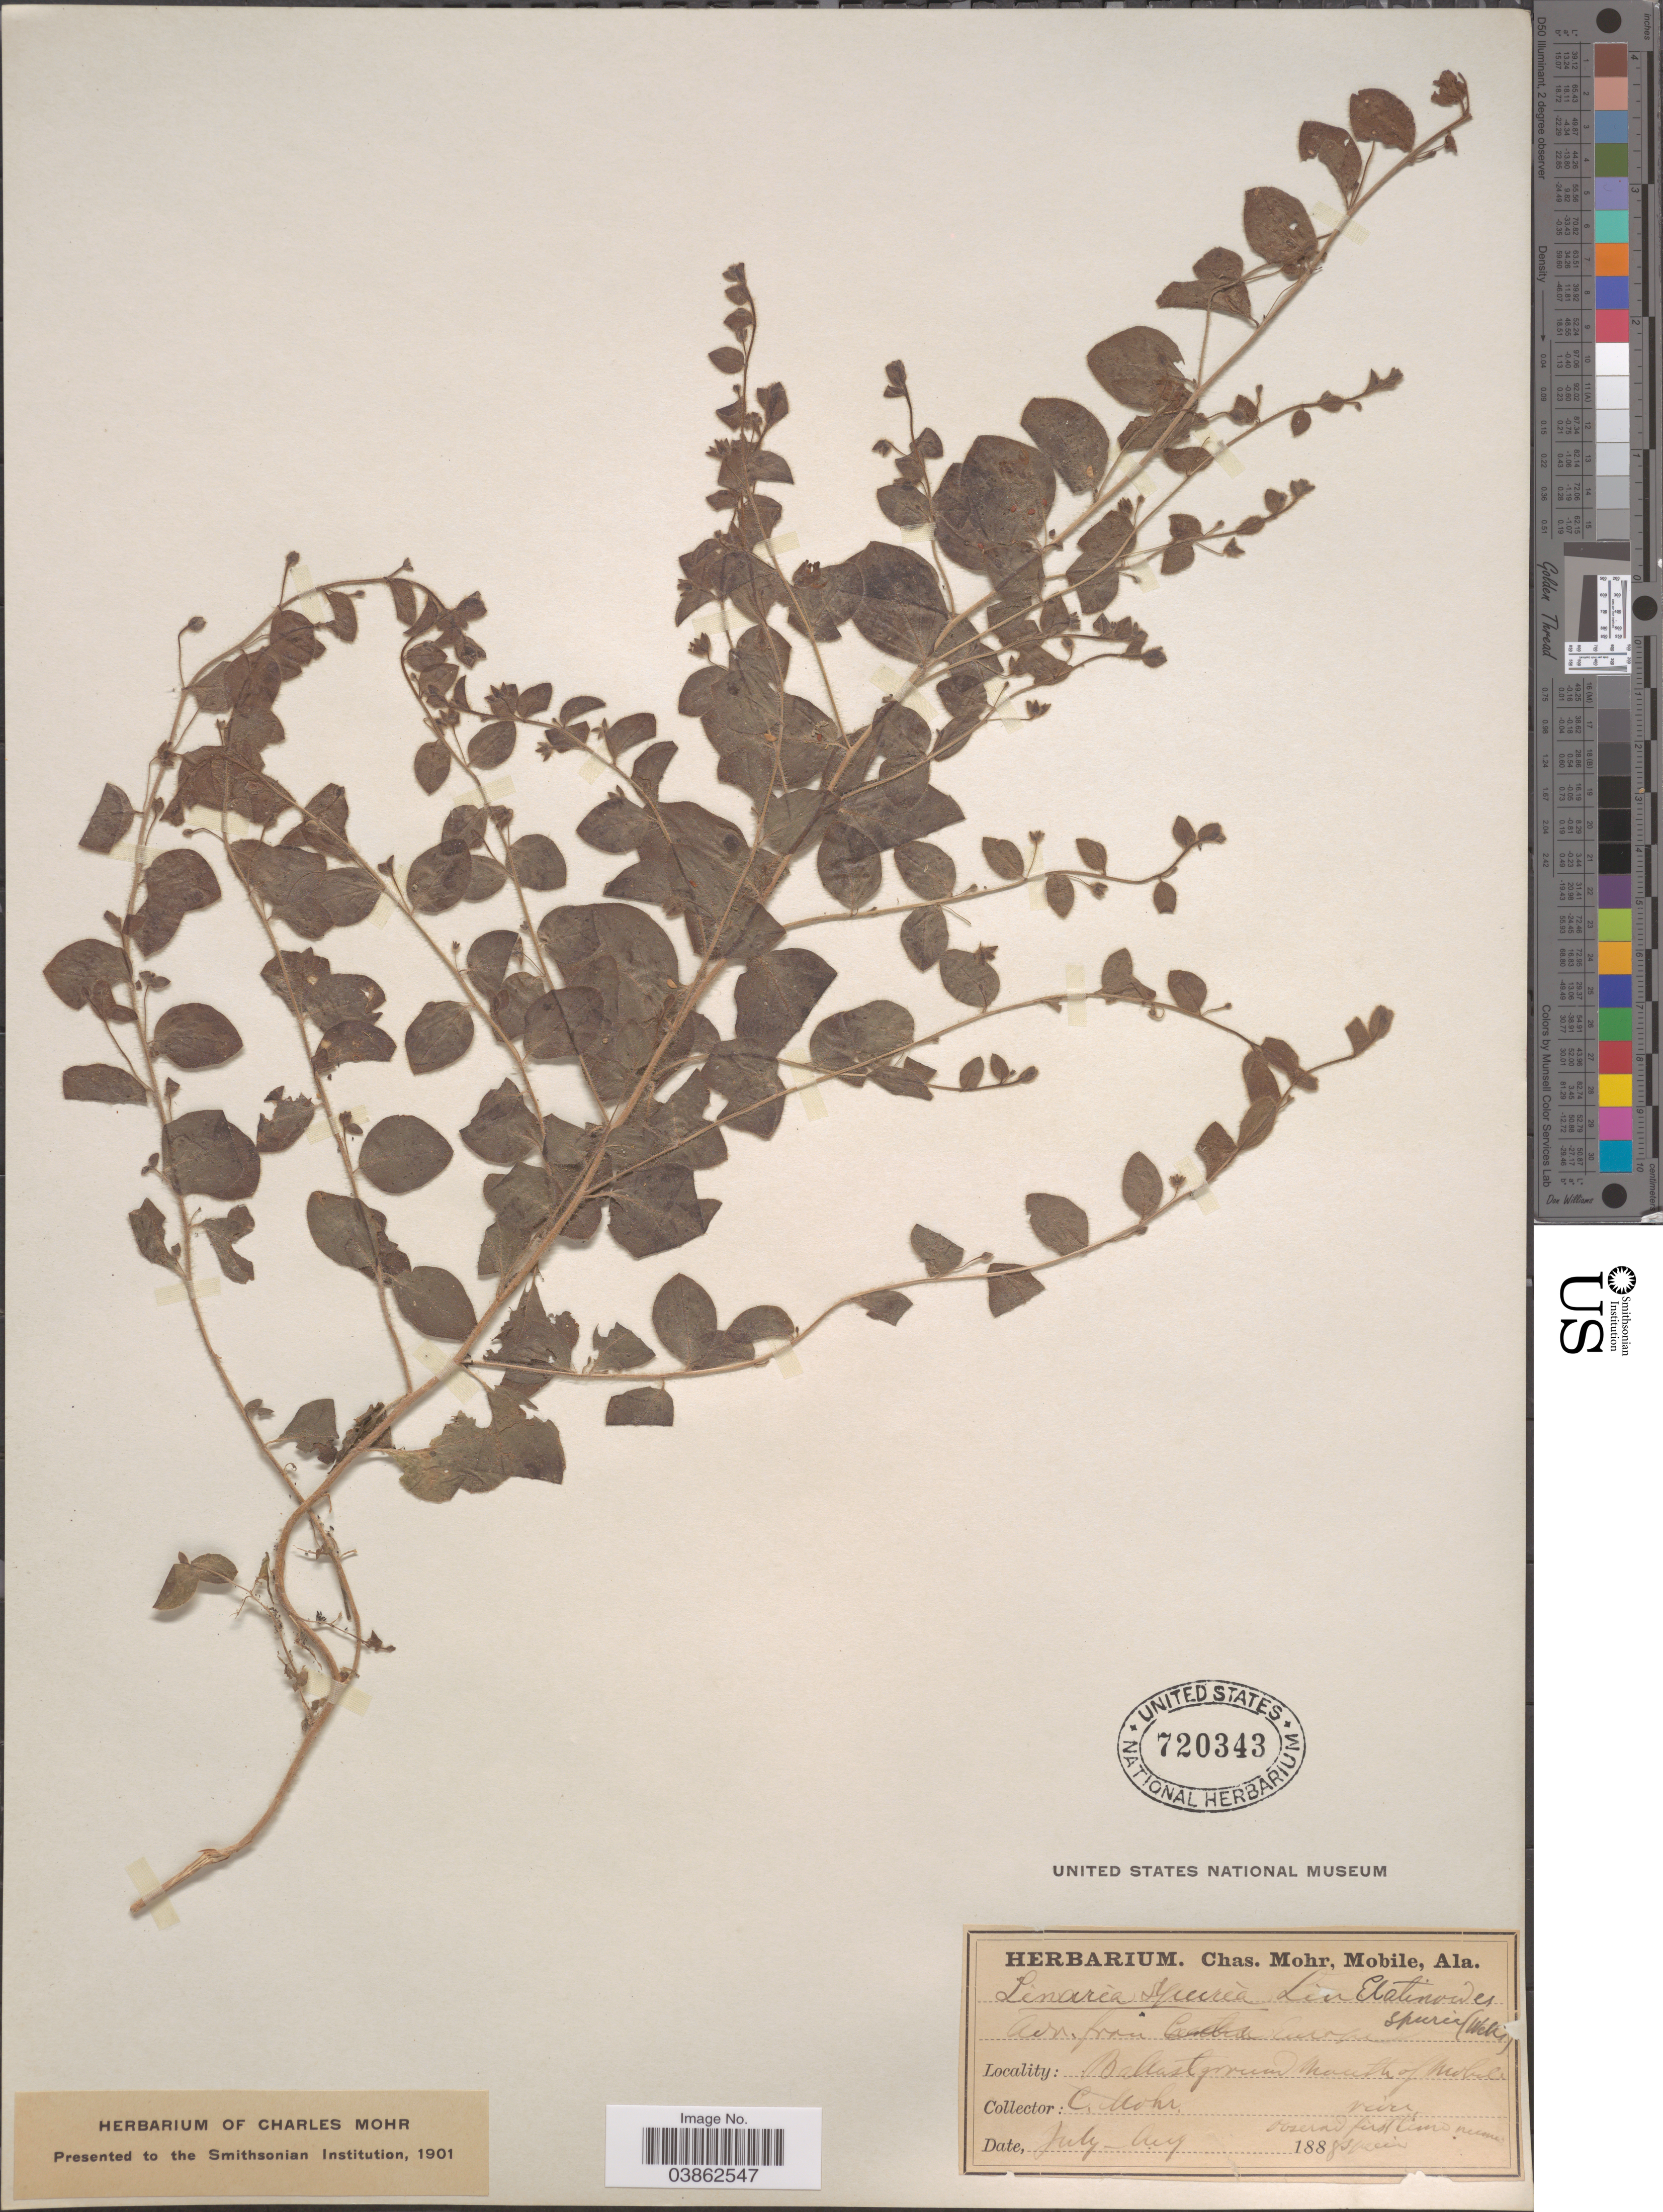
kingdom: Plantae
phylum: Tracheophyta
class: Magnoliopsida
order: Lamiales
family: Plantaginaceae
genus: Kickxia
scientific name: Kickxia spuria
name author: (L.) Dumort.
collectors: Mohr, C. T. (herbarium)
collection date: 1888-07/1888-08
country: United States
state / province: Alabama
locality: Mouth of Mobile River.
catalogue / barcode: US 720343